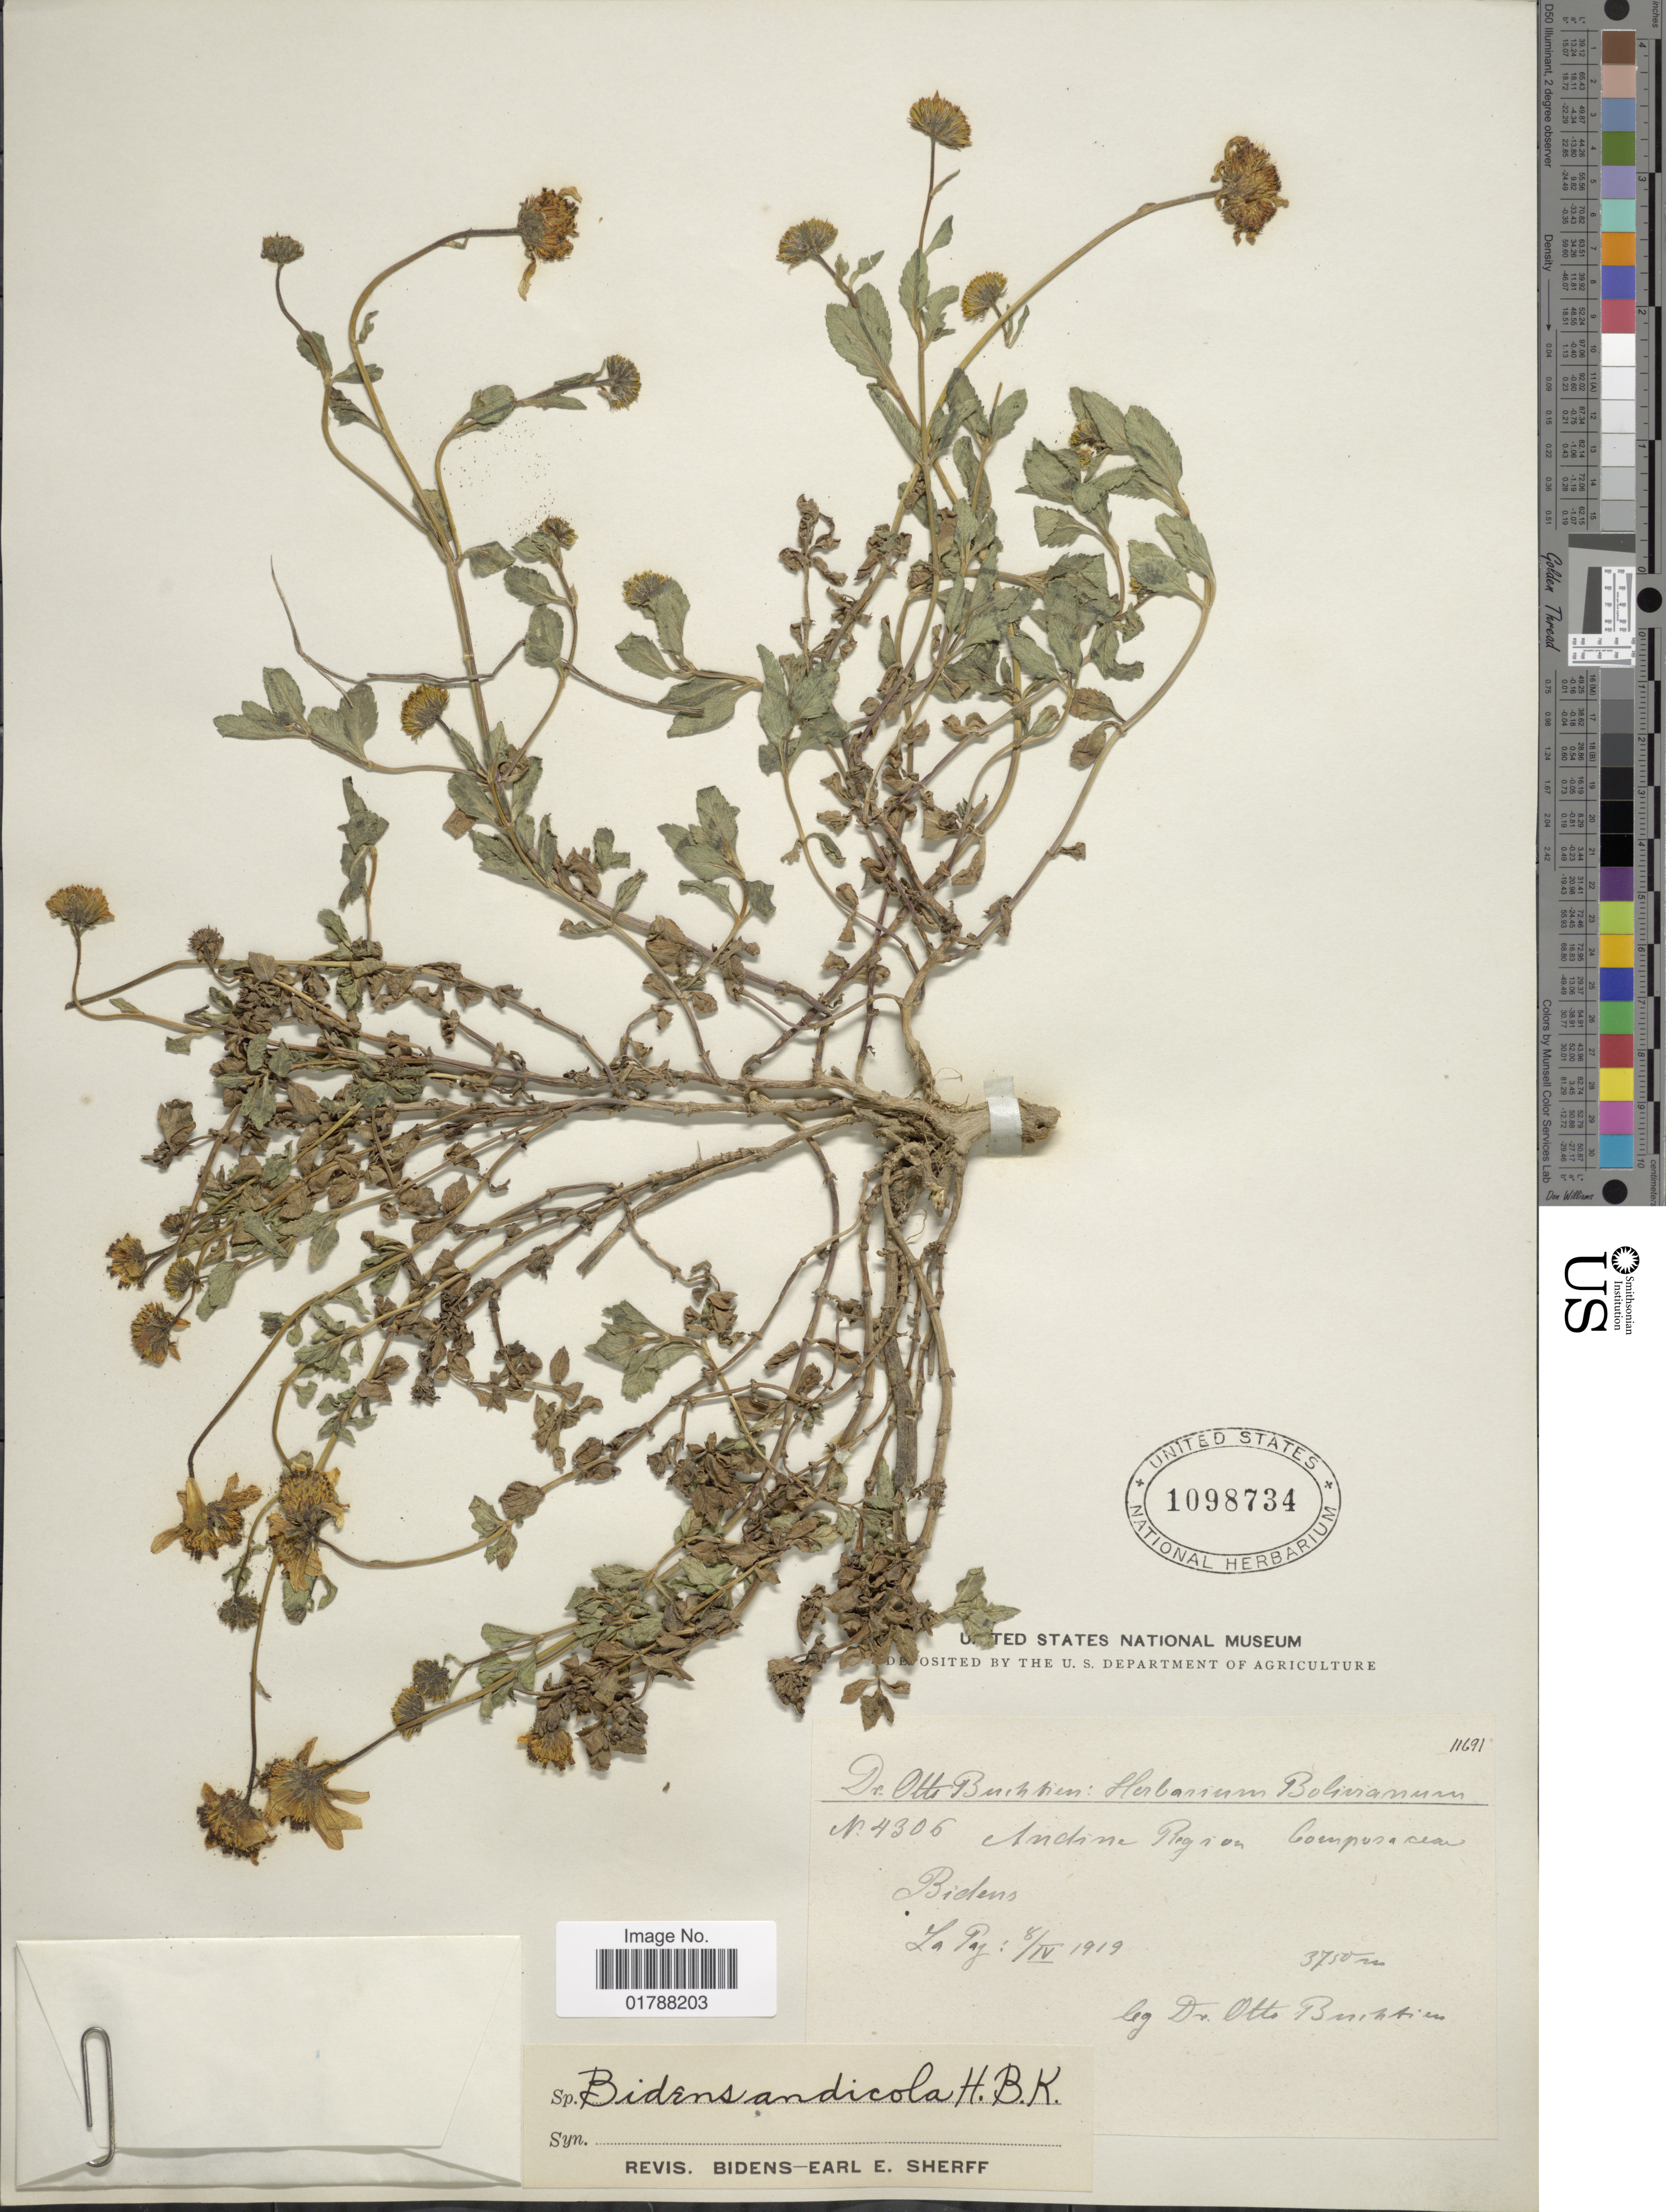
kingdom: Plantae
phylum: Tracheophyta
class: Magnoliopsida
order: Asterales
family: Asteraceae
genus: Bidens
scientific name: Bidens andicola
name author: Kunth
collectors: O. Buchtien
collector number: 4306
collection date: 1919-04-08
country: Bolivia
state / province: La Paz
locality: Andine Region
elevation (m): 3750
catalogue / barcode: US 1098734